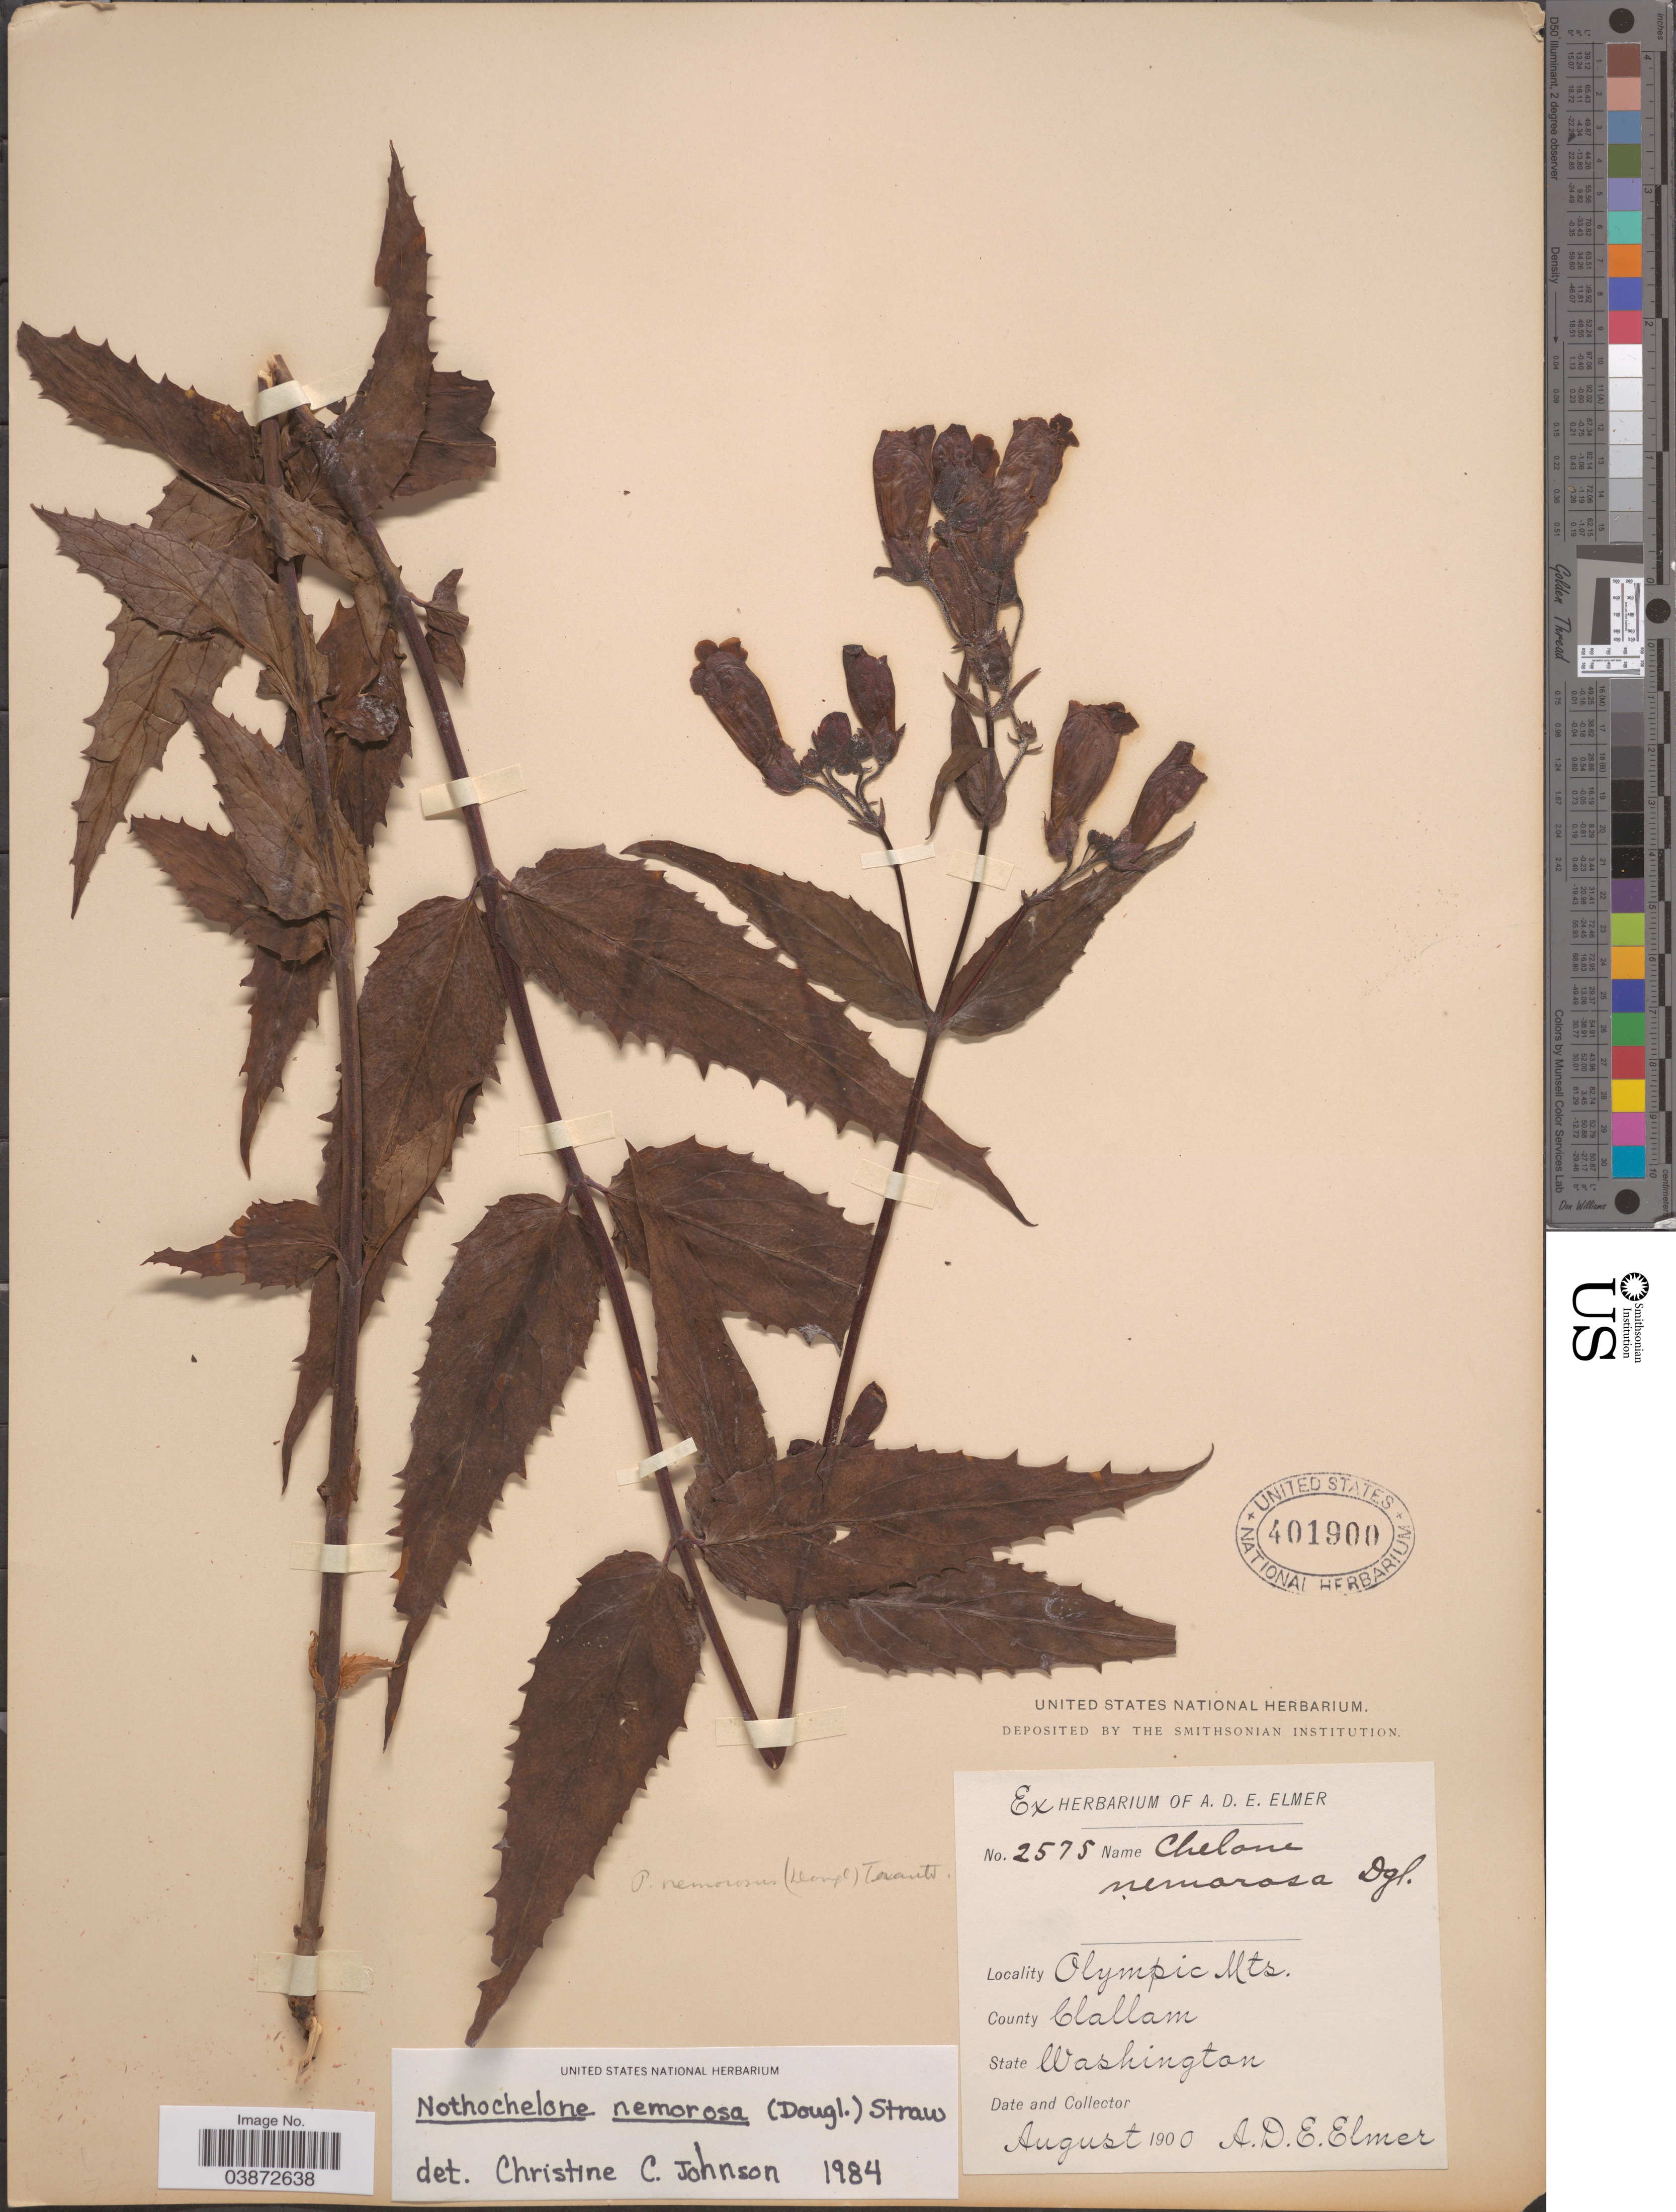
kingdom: Plantae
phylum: Tracheophyta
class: Magnoliopsida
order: Lamiales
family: Plantaginaceae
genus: Chelone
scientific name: Chelone nemorosa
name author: Douglas ex Lindl.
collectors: A. D. E. Elmer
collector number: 2575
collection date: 1900-08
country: United States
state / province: Washington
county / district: Clallam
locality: Olympic Mts. County Clallam.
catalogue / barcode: US 401900